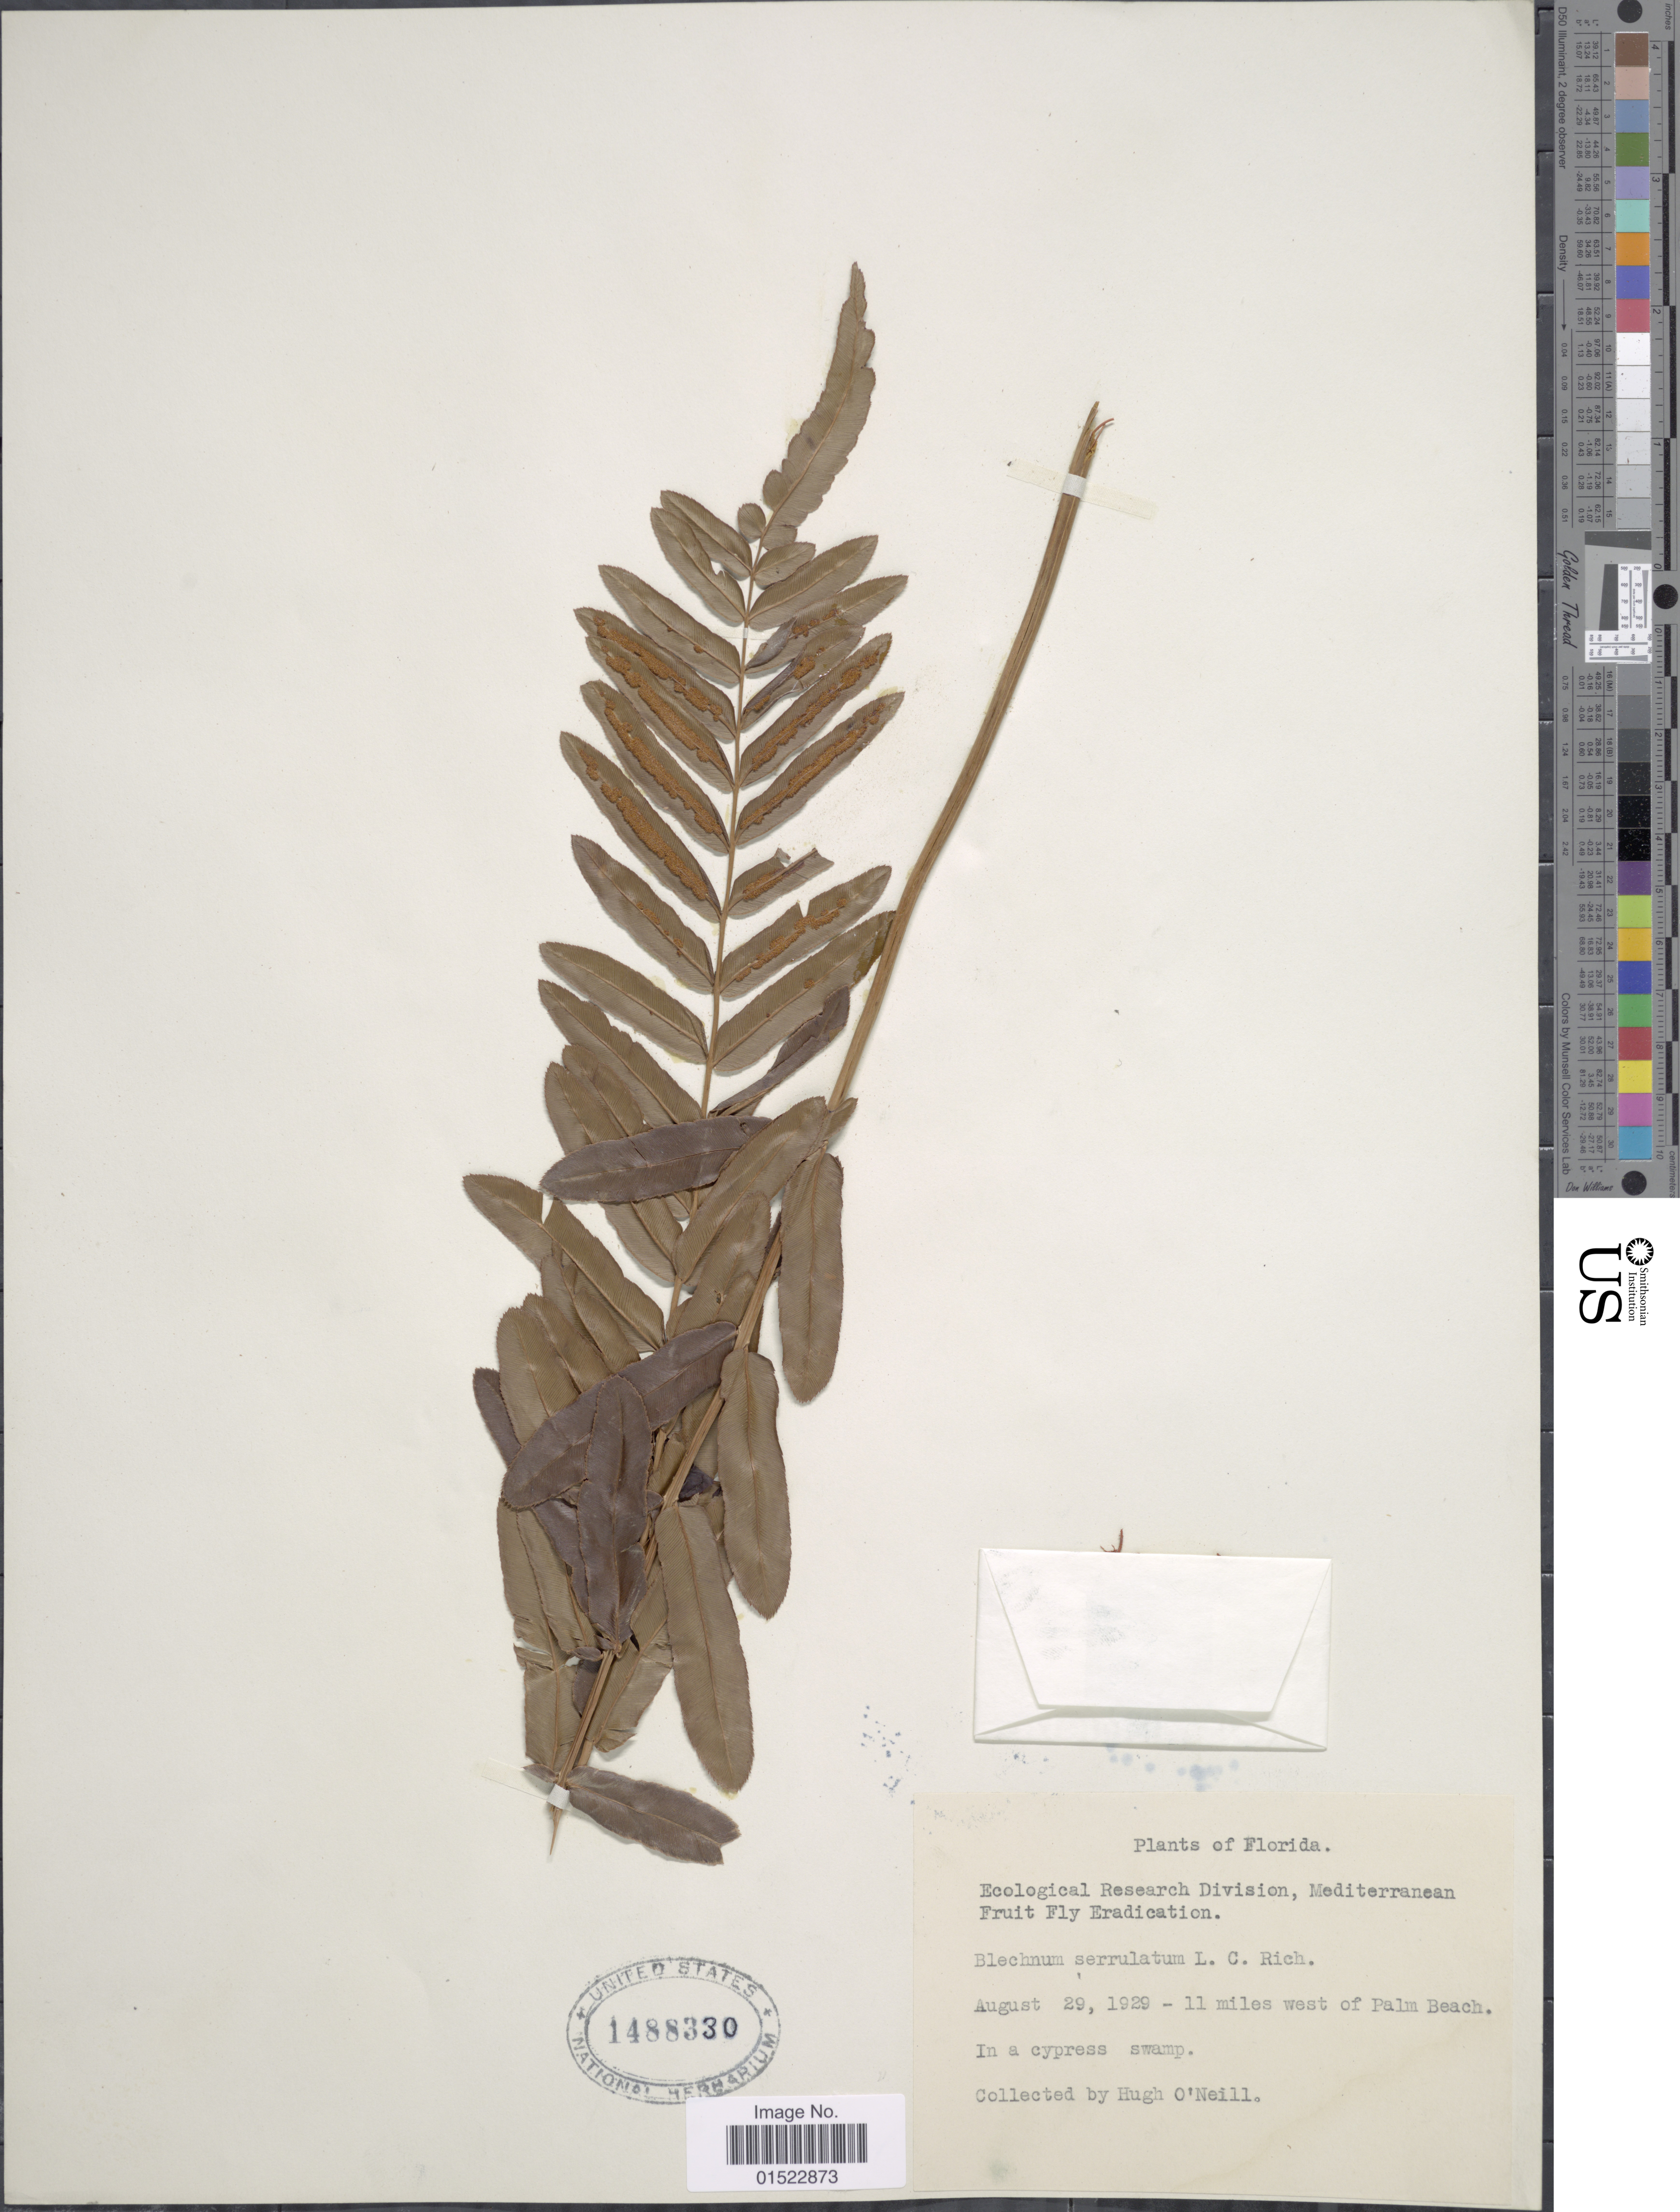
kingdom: Plantae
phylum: Tracheophyta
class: Polypodiopsida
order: Polypodiales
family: Blechnaceae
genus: Telmatoblechnum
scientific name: Telmatoblechnum serrulatum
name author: (Rich.) Perrie et al.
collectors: H. O'Neill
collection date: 1929-09-29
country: United States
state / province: Florida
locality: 11 miles west of Palm Beach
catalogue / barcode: US 1488330